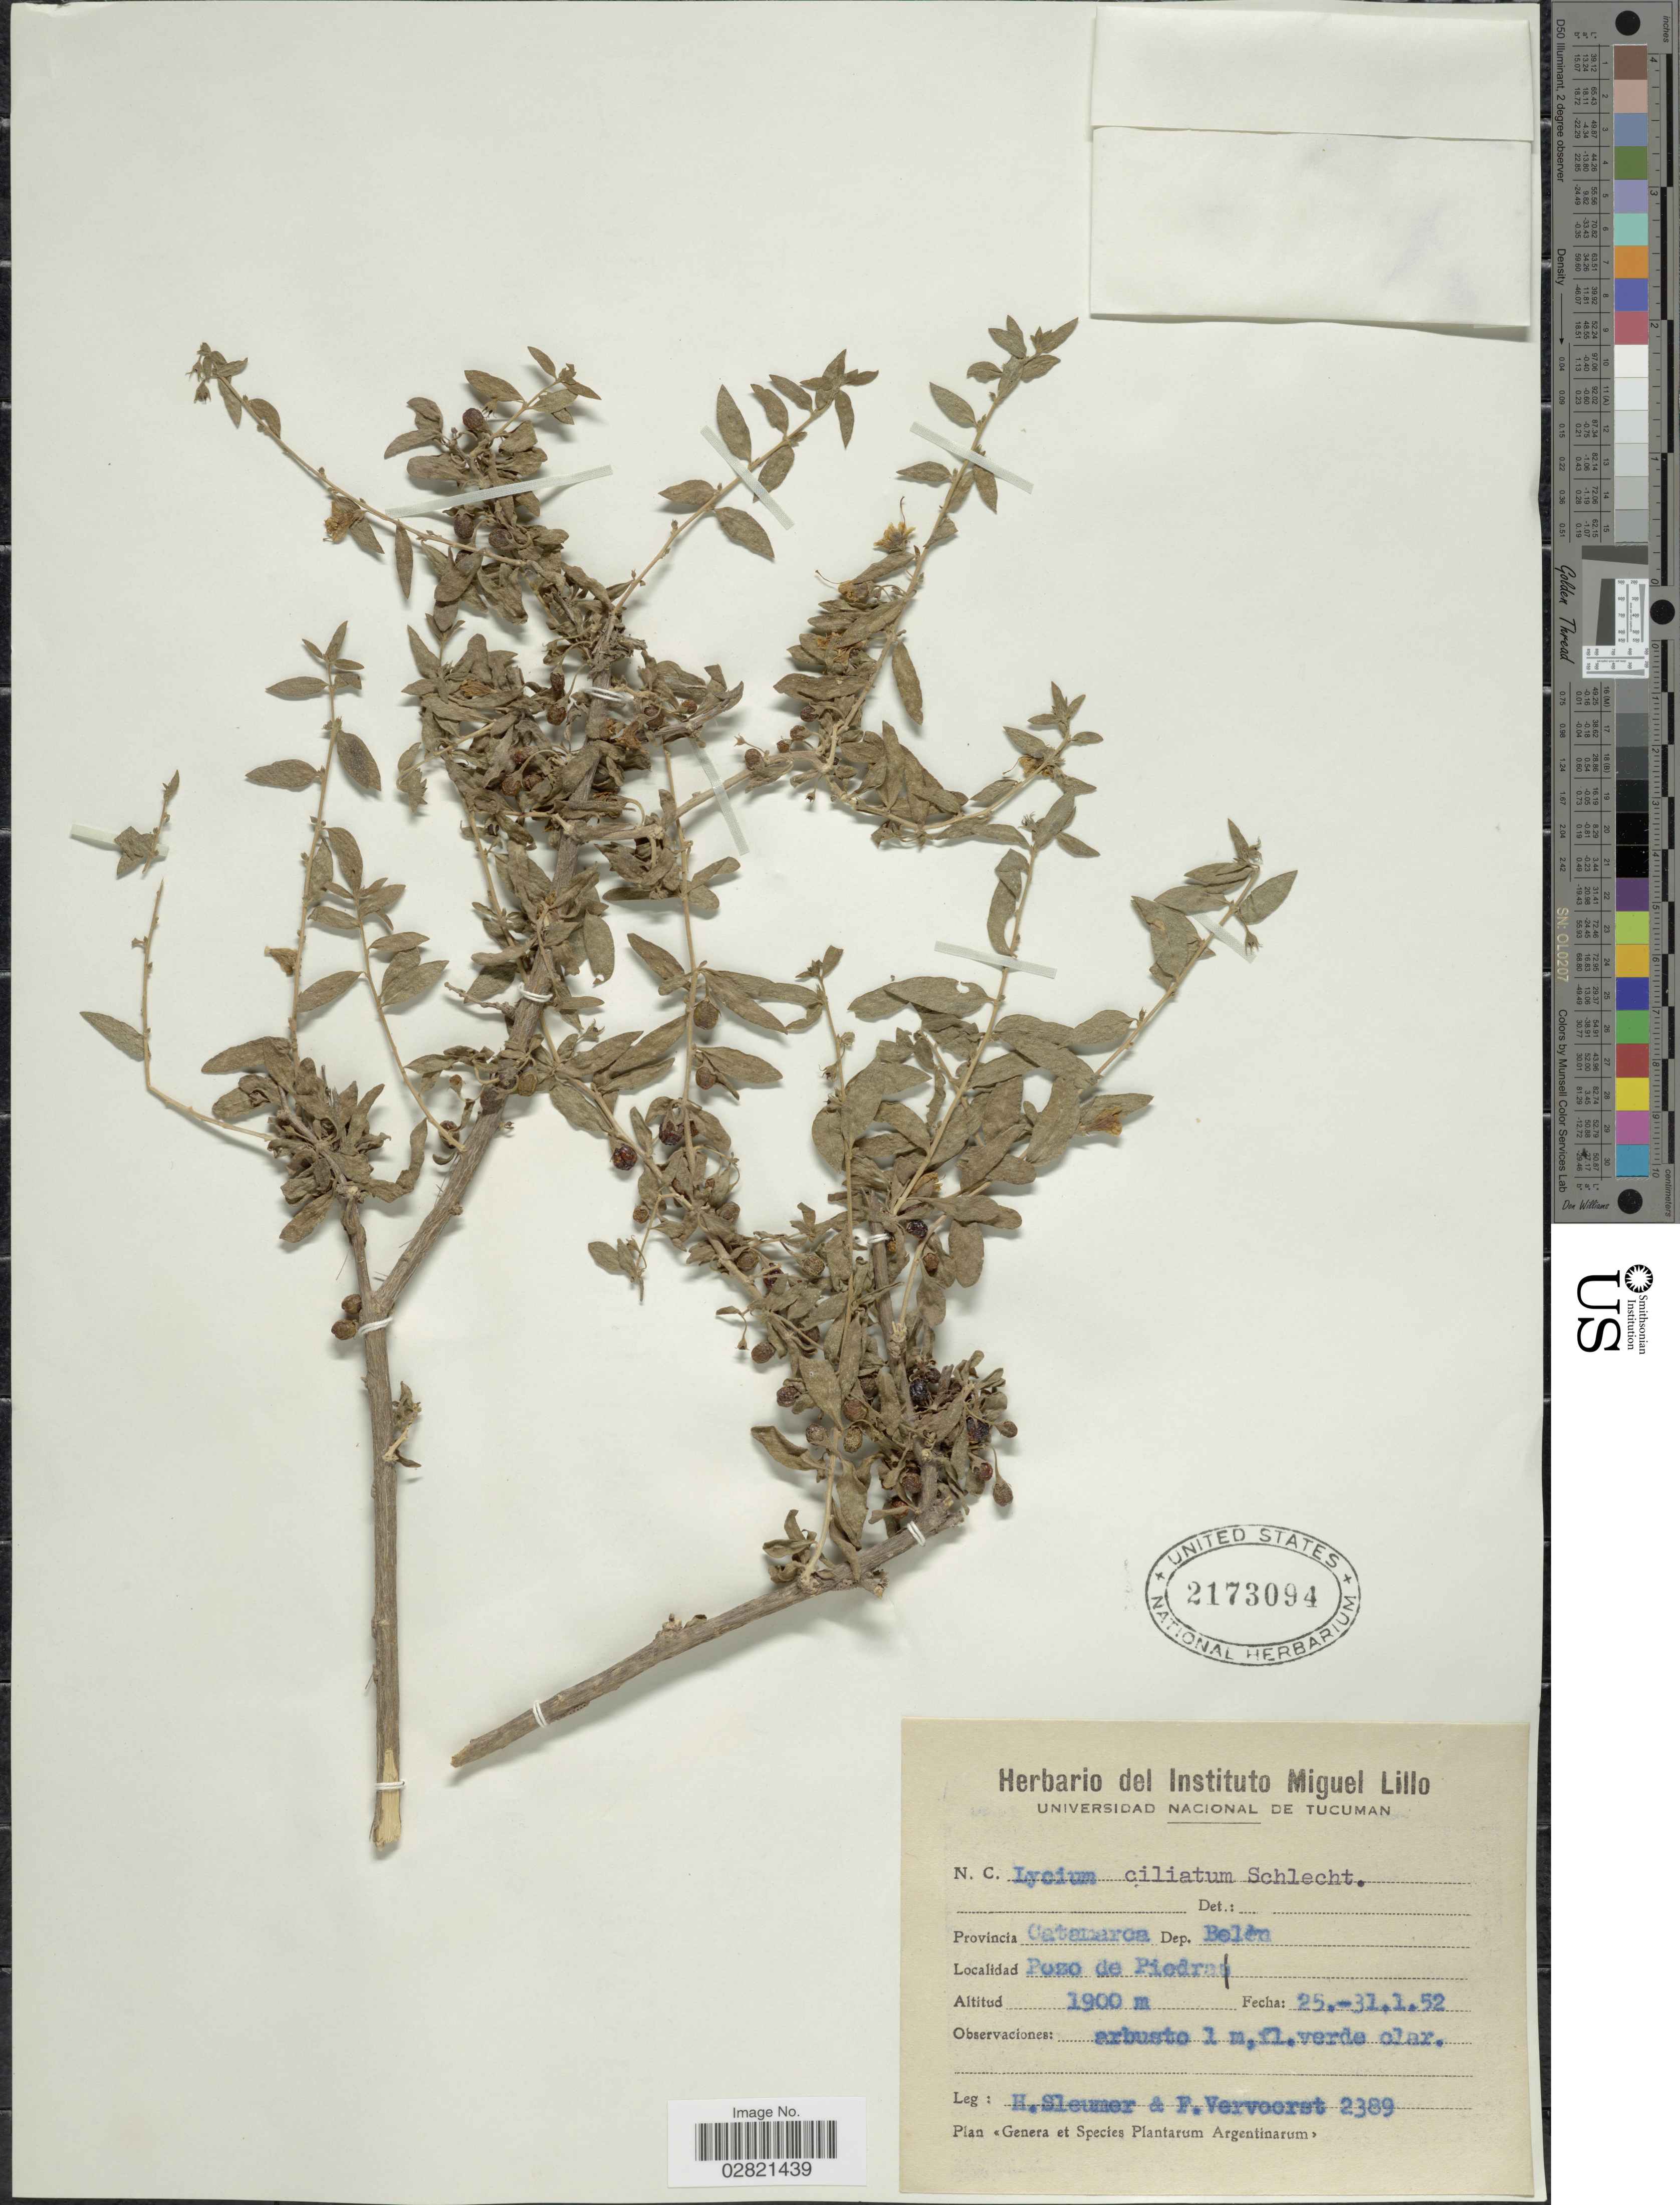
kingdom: Plantae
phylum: Tracheophyta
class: Magnoliopsida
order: Solanales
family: Solanaceae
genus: Lycium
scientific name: Lycium ciliatum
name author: Schltdl.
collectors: H. O. Sleumer & F. Vervoorst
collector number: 2389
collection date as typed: Transcribed d/m/y: 25/1/52 to 31/1/52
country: Argentina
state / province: Catamarca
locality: Provincia Catamarca. Dep. Belén. Pozo de Piedra.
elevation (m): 1900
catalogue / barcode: US 2173094